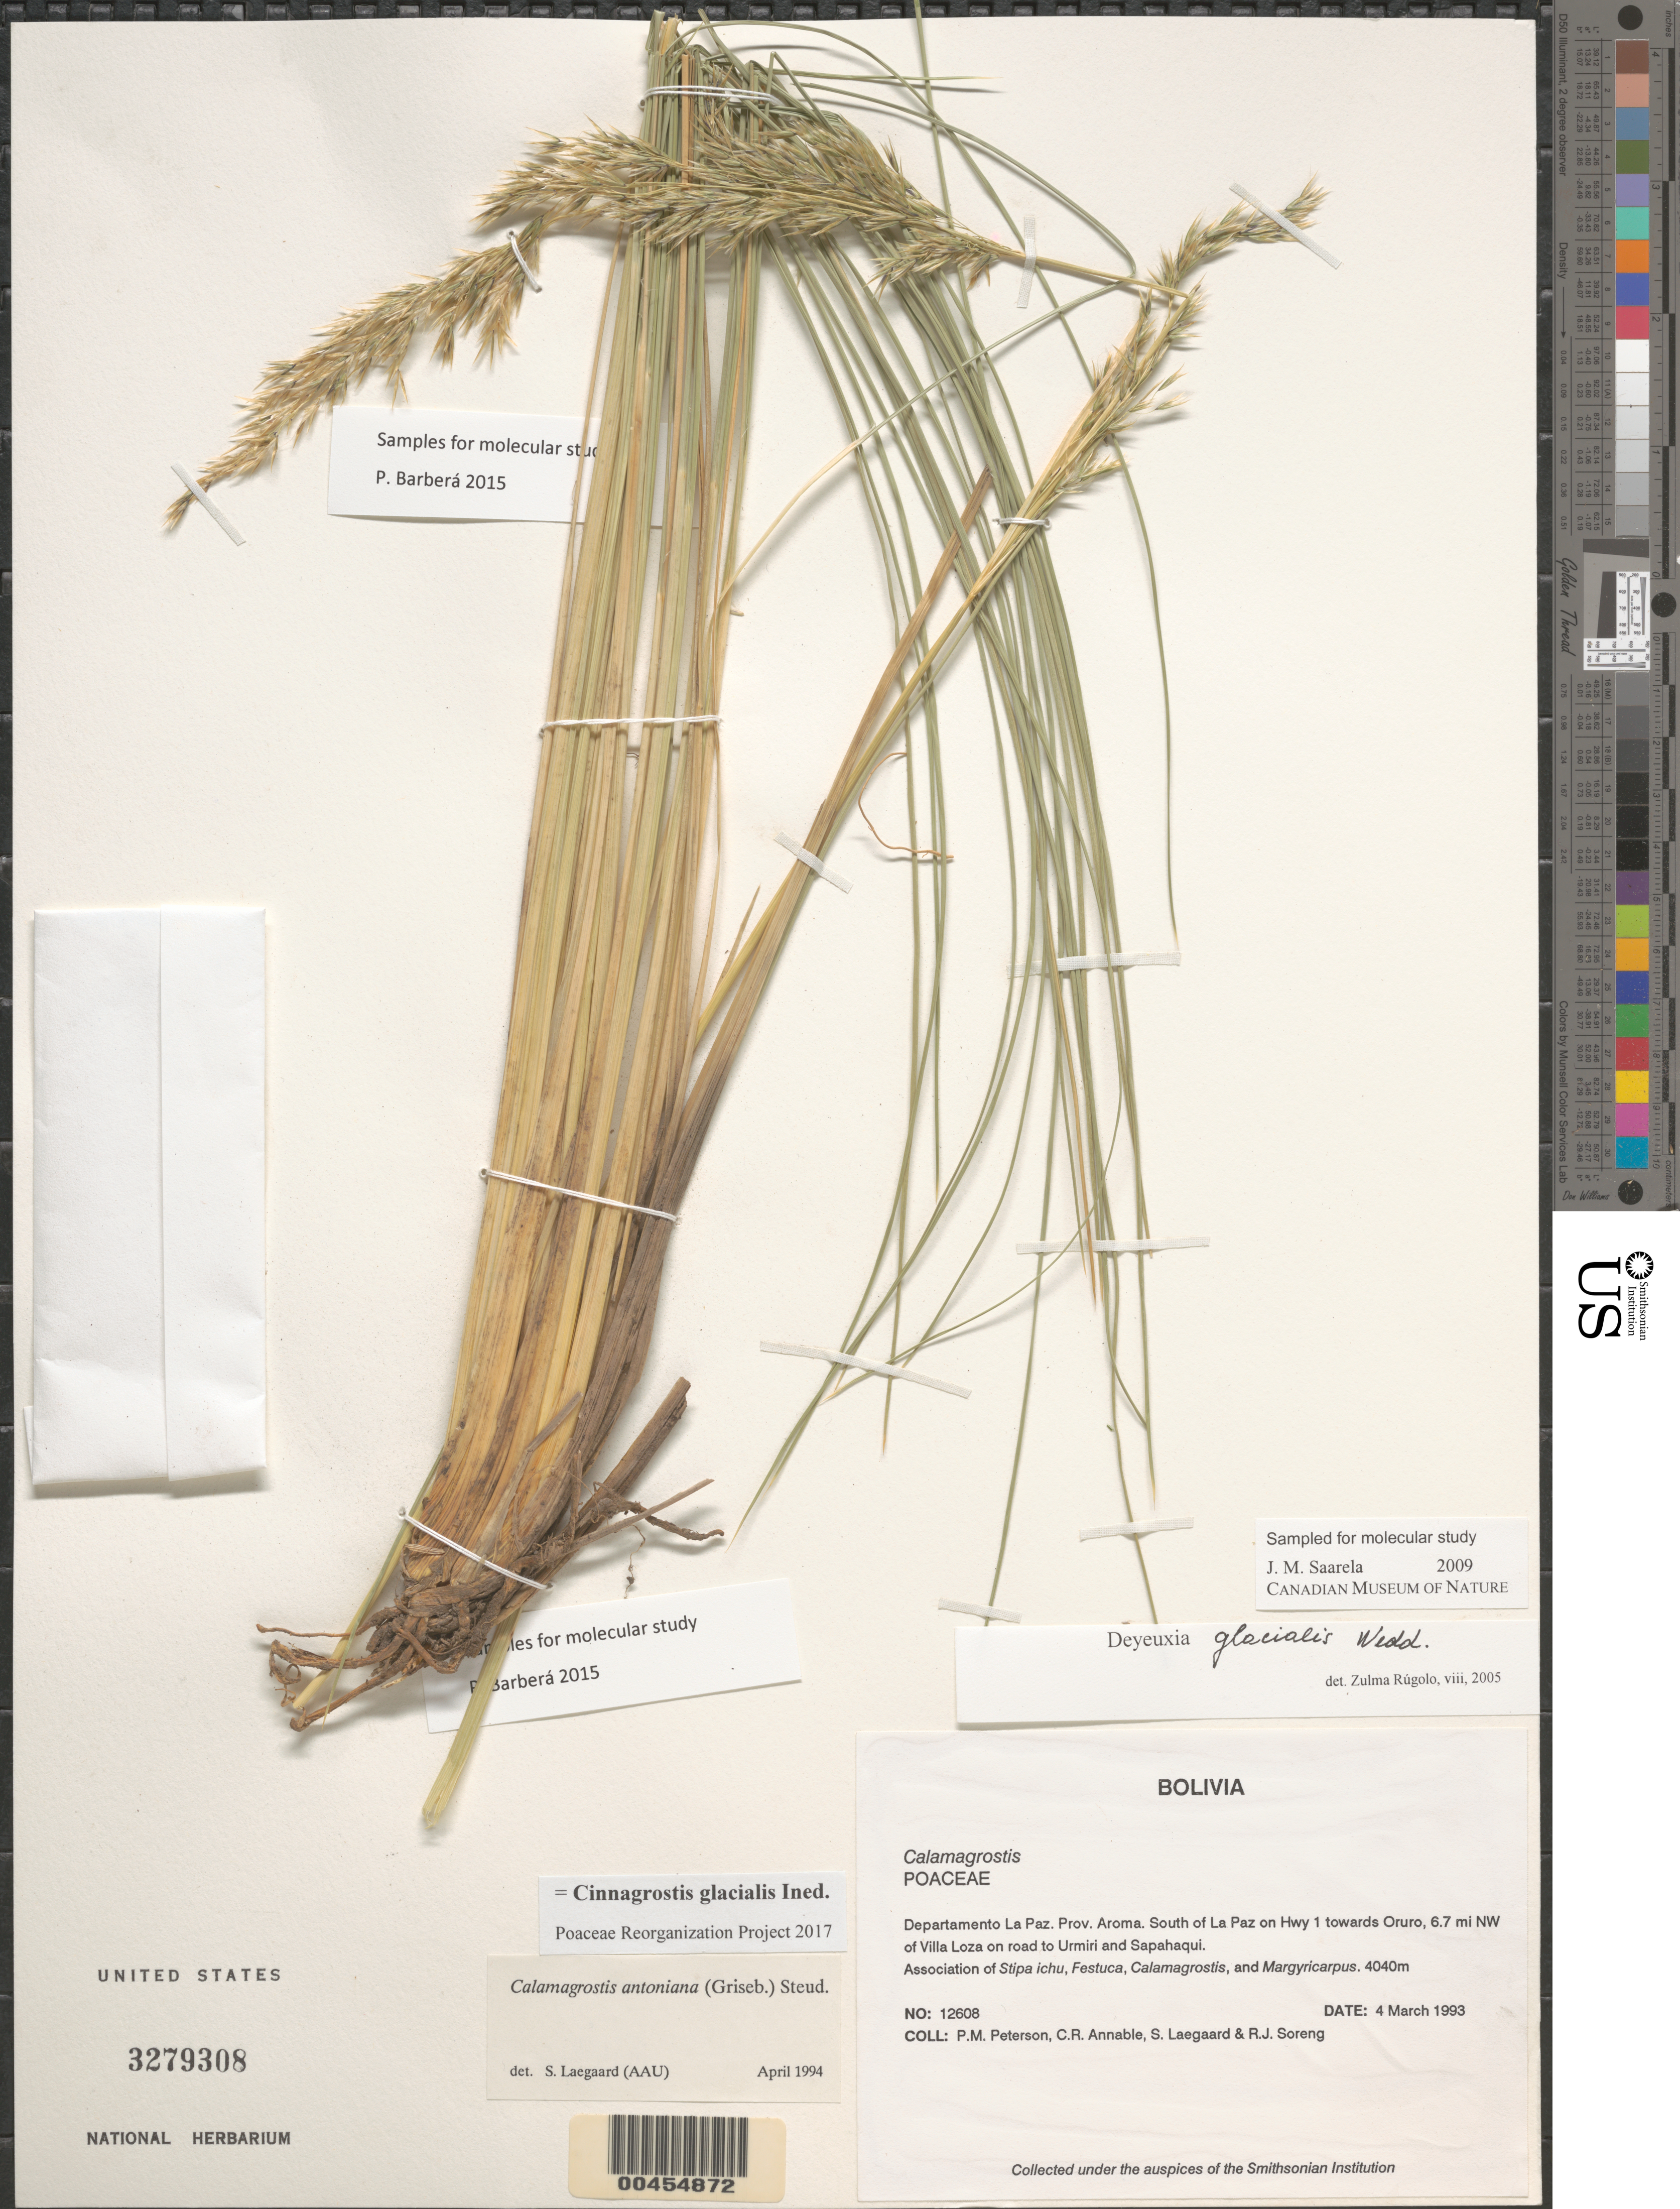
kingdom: Plantae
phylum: Tracheophyta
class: Liliopsida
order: Poales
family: Poaceae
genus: Cinnagrostis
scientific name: Cinnagrostis glacialis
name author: (Wedd.) P.M. Peterson et al.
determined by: Poaceae Reorganization Project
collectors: P. M. Peterson, C. R. Annable, S. Lægaard & R. J. Soreng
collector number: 12608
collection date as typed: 04 Mar 1993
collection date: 1993-03-04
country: Bolivia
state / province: La Paz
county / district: Aroma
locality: South of La Paz on Hwy 1 towards Oruro, 6.7 mi NW of Villa Loza on road to Urmiri and Sapahaqui.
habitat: Association of Stipa ichu, Festuca, Calamagrostis, and Margyricarpus.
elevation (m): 4040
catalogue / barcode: US 3279308